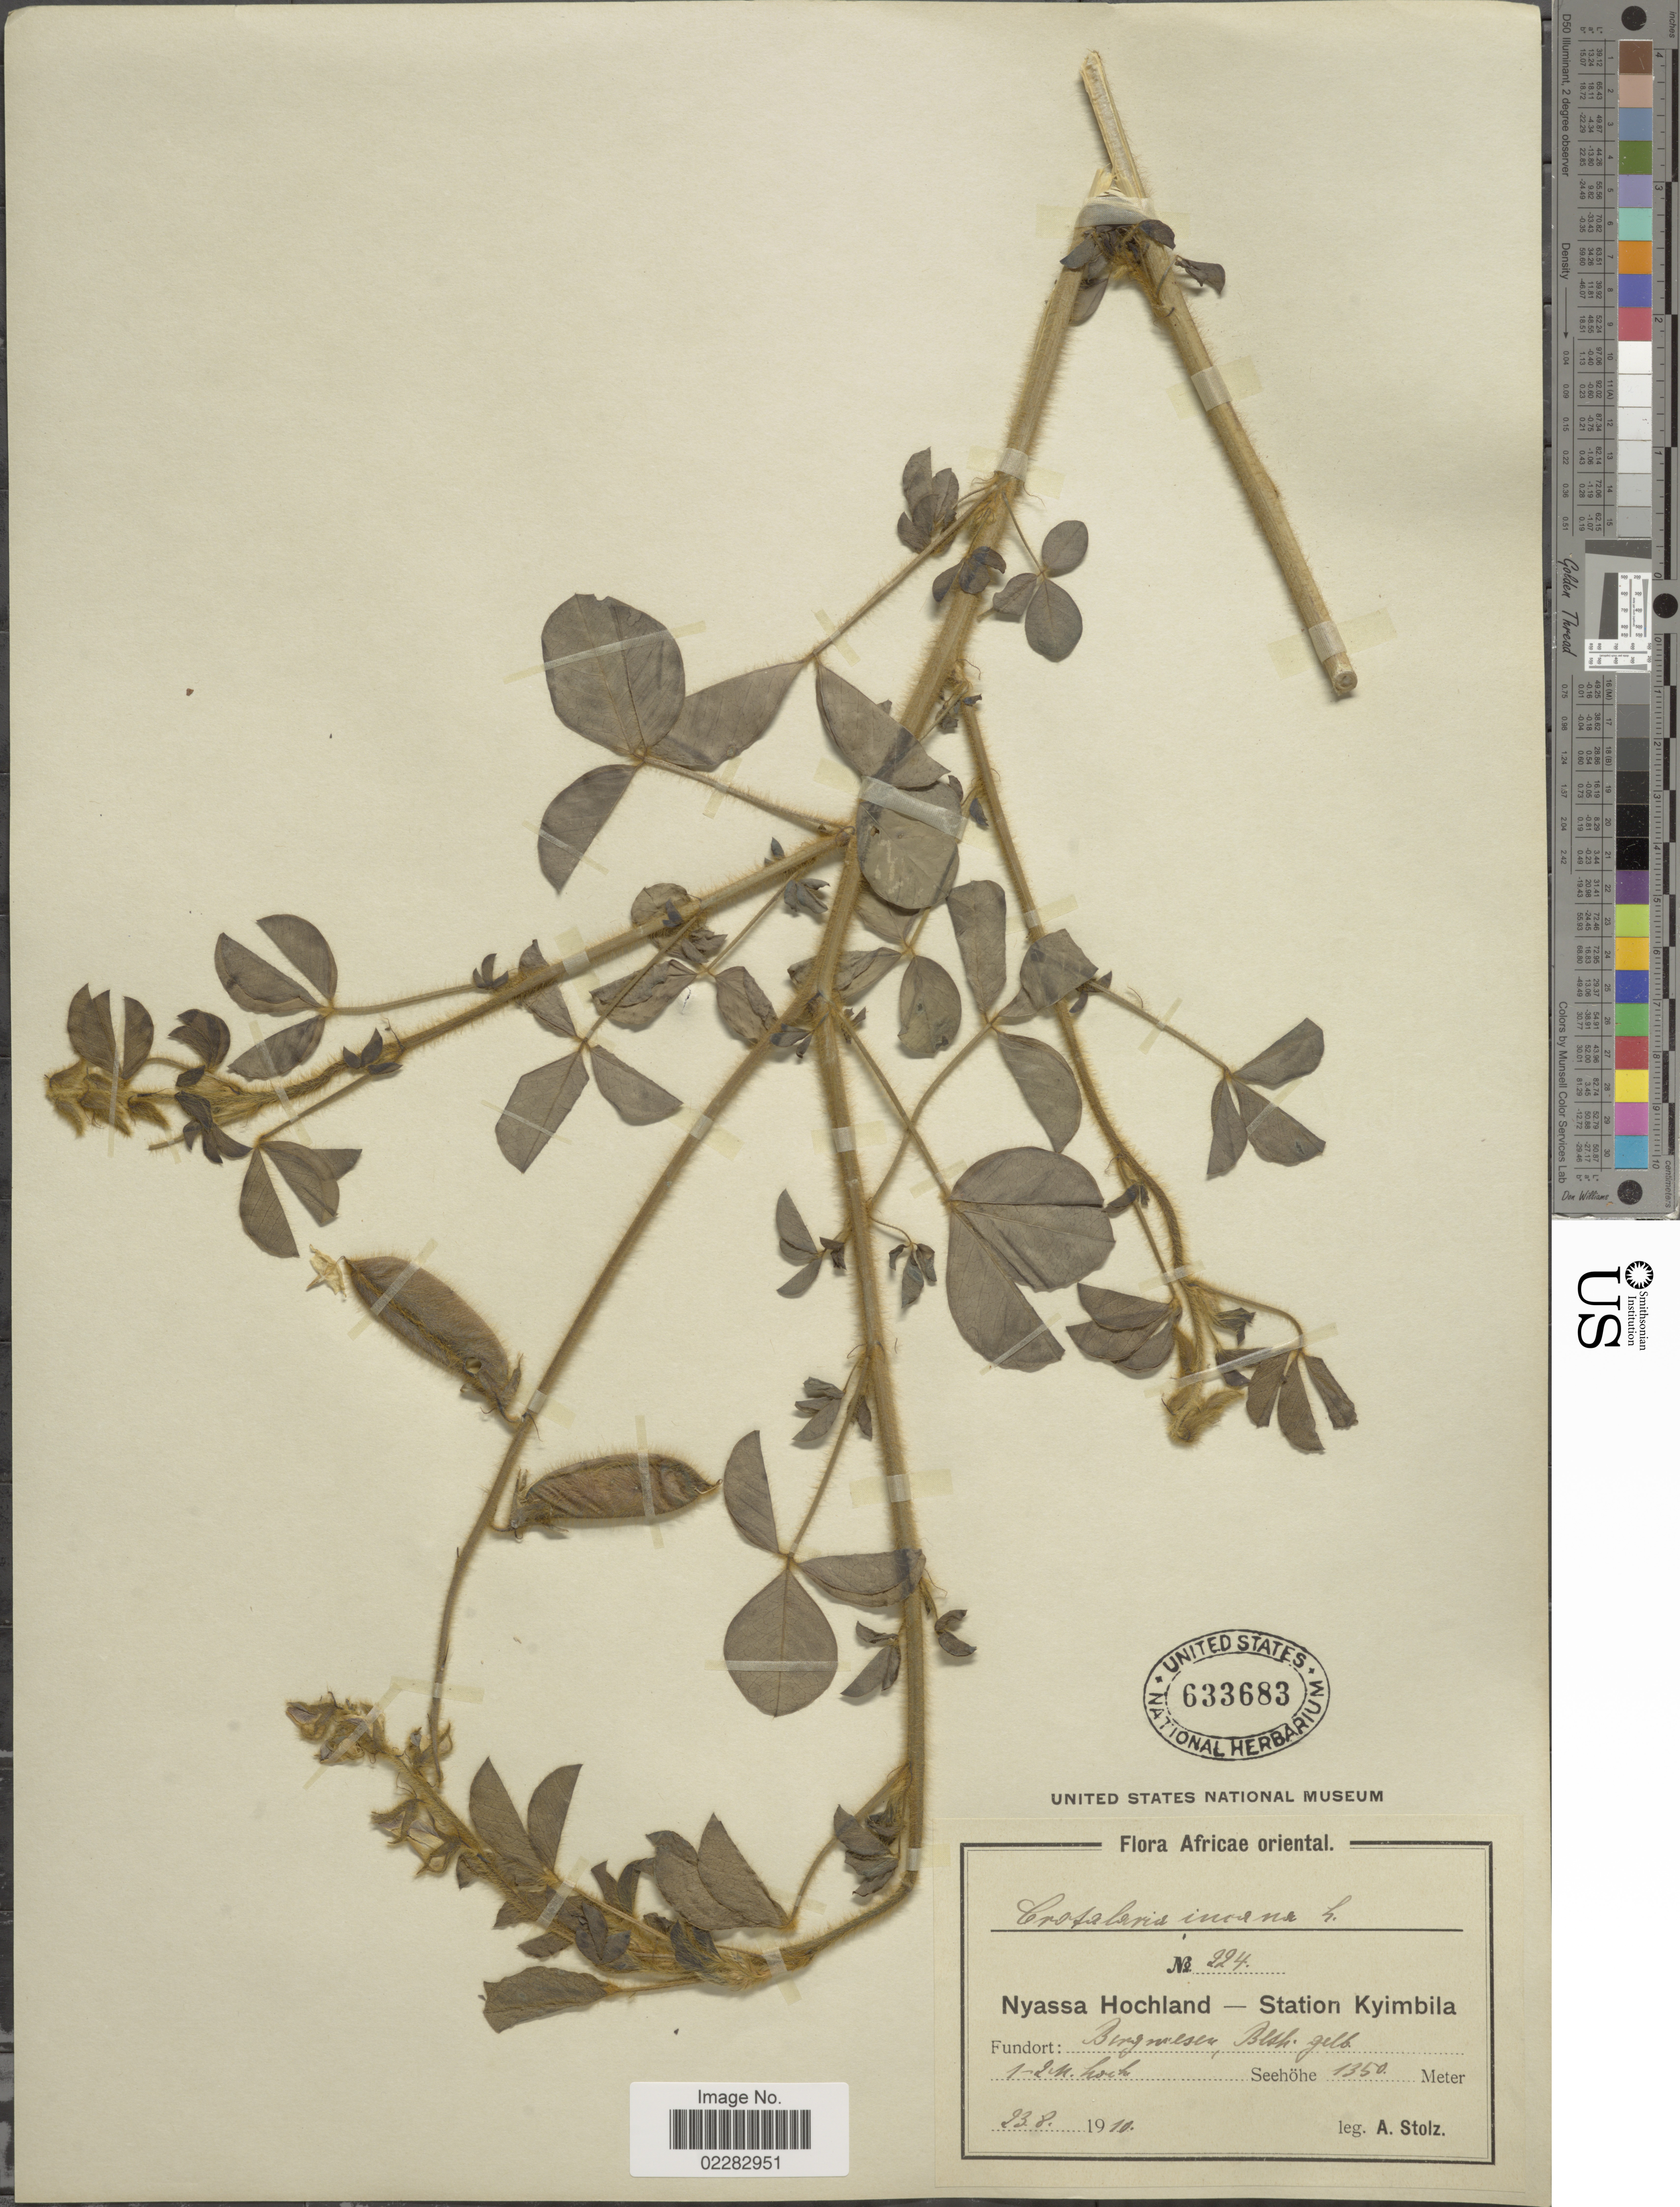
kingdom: Plantae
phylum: Tracheophyta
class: Magnoliopsida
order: Fabales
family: Fabaceae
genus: Crotalaria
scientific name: Crotalaria incana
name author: L.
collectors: A. Stolz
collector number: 224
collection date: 1910-08-23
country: Tanzania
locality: Nyassa Hochland-Station Kiymbila, Fundort: Bergwiesen, Blsh. gelb., Africae oriental.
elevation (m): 1350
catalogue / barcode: US 633683